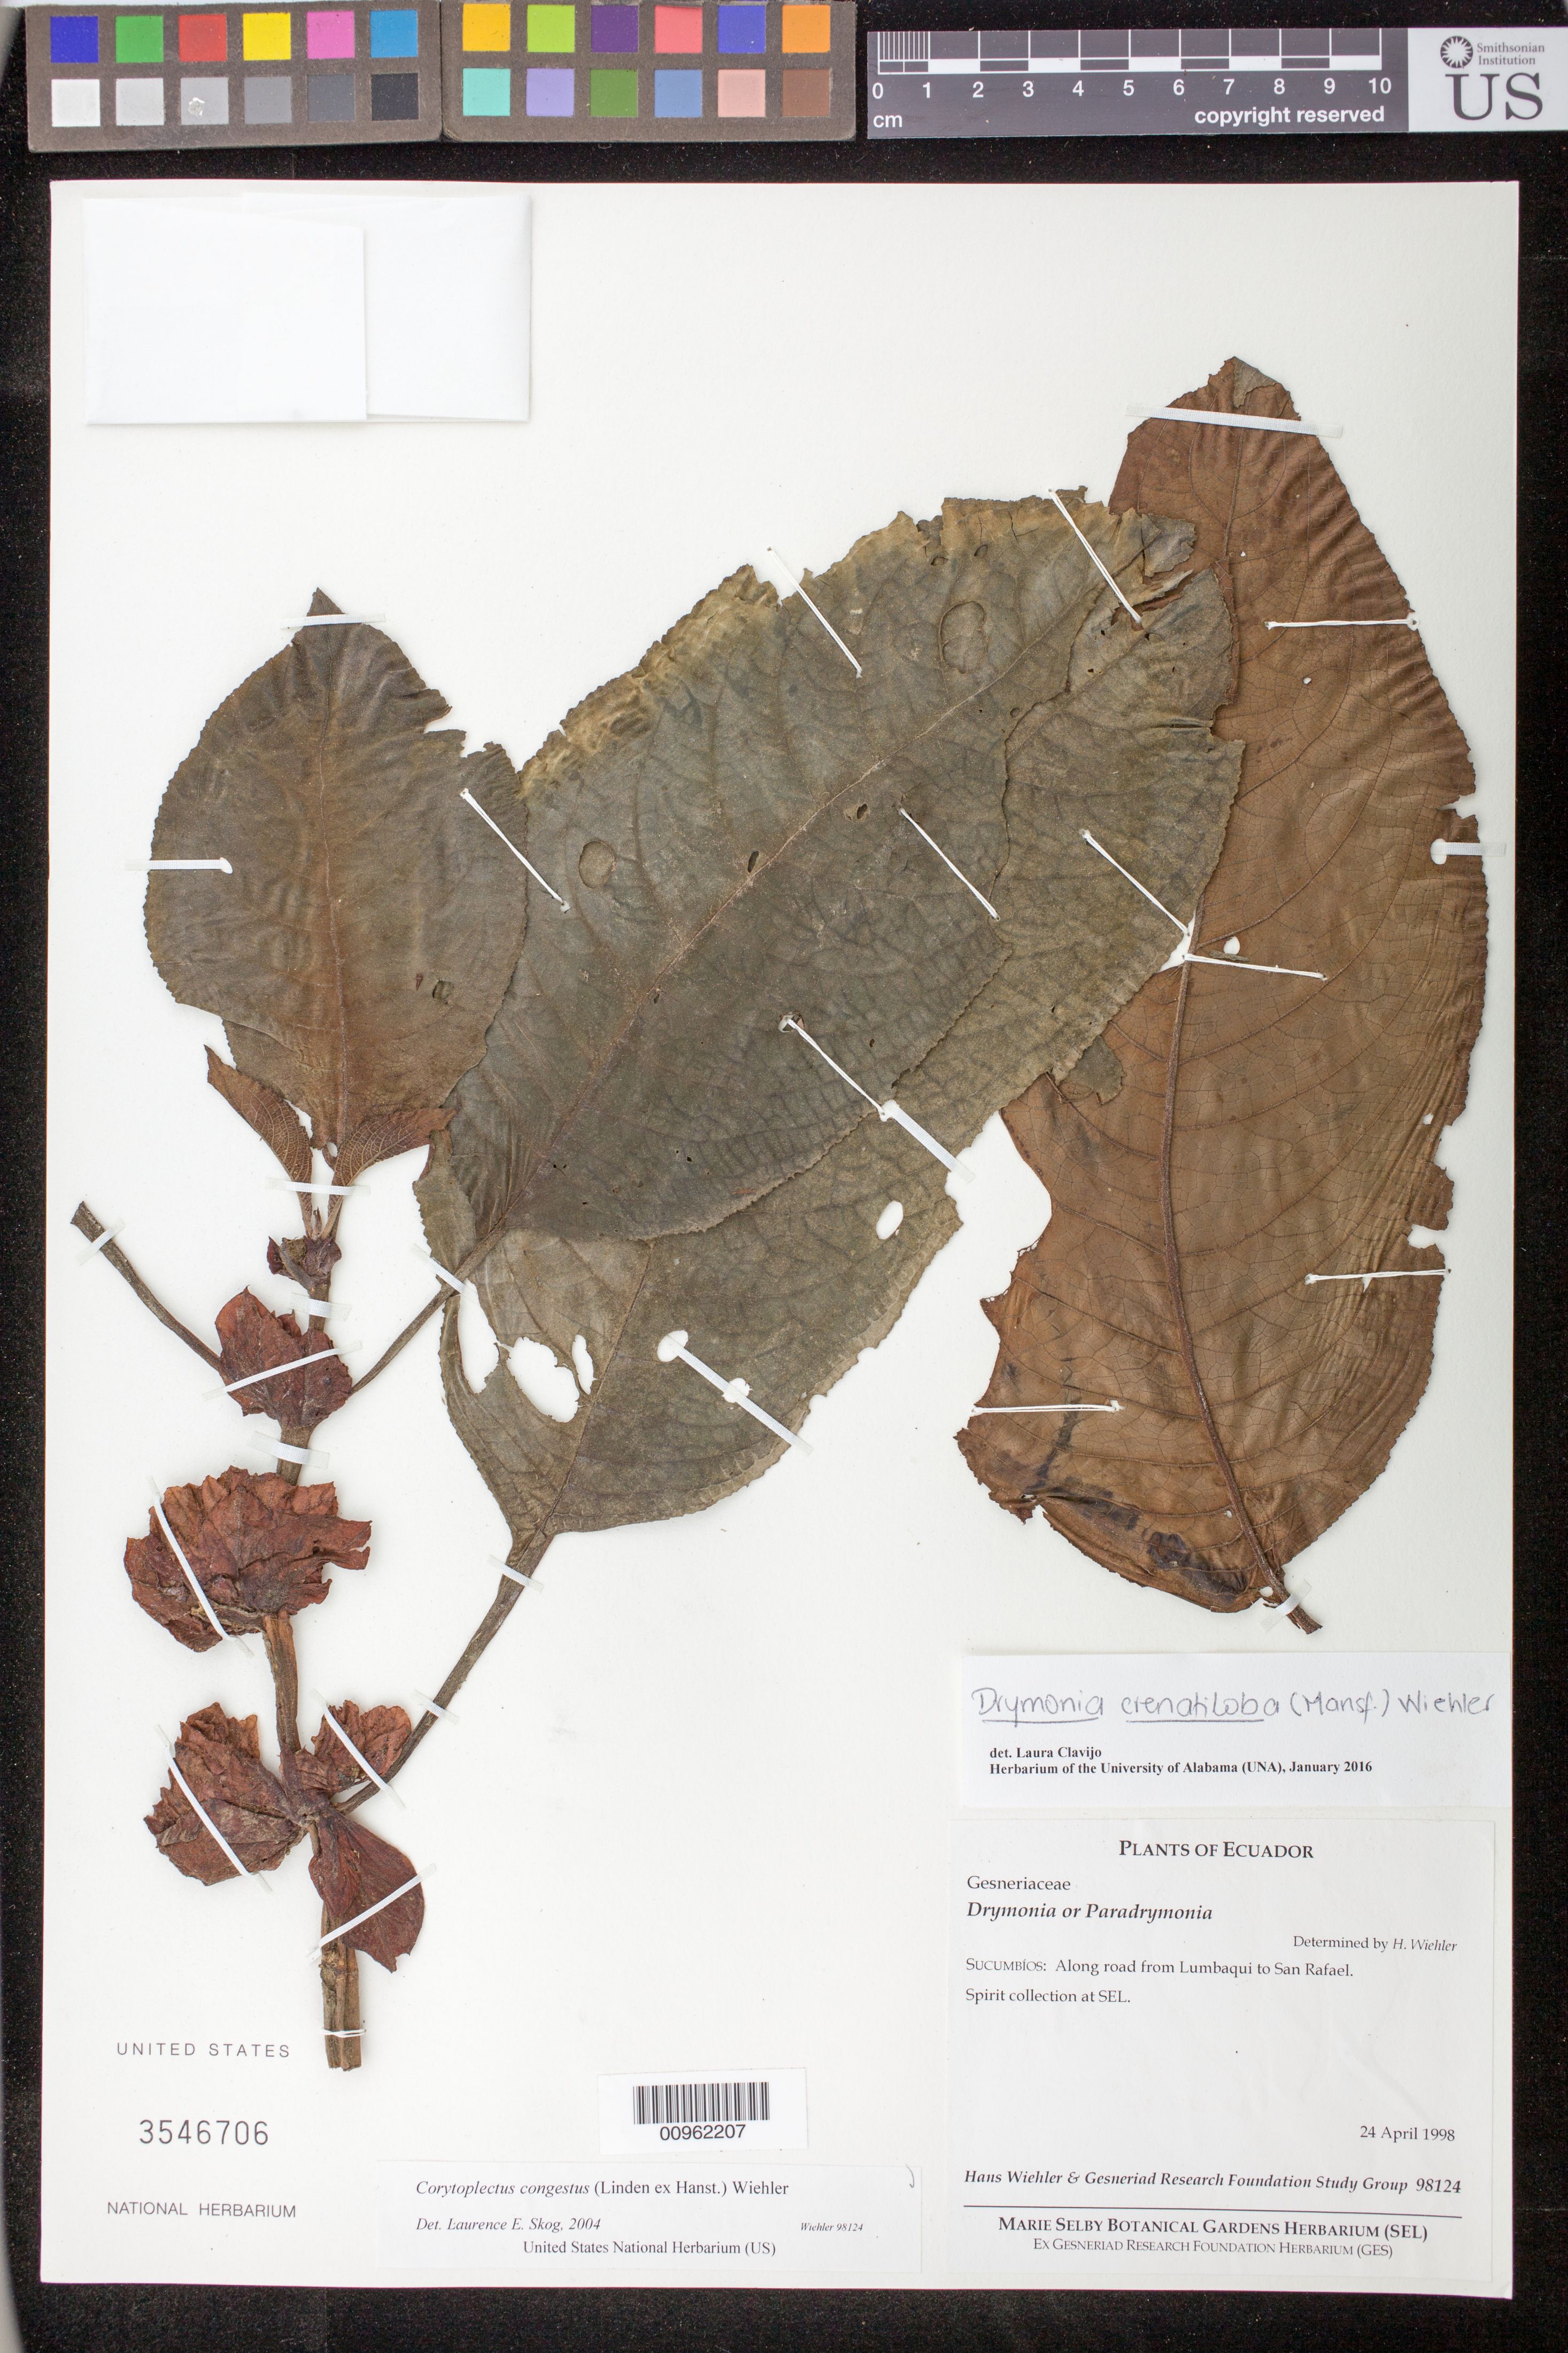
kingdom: Plantae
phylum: Tracheophyta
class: Magnoliopsida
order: Lamiales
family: Gesneriaceae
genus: Drymonia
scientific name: Drymonia crenatiloba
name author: (Mansf.) Wiehler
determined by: Clavijo, L.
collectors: H. J. Wiehler & GRF Study Group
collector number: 98124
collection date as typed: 24 Apr 1998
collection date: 1998-04-24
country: Ecuador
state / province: Sucumbíos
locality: Sucumbíos: along road from Lumbaqui to San Rafael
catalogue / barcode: US 3546706